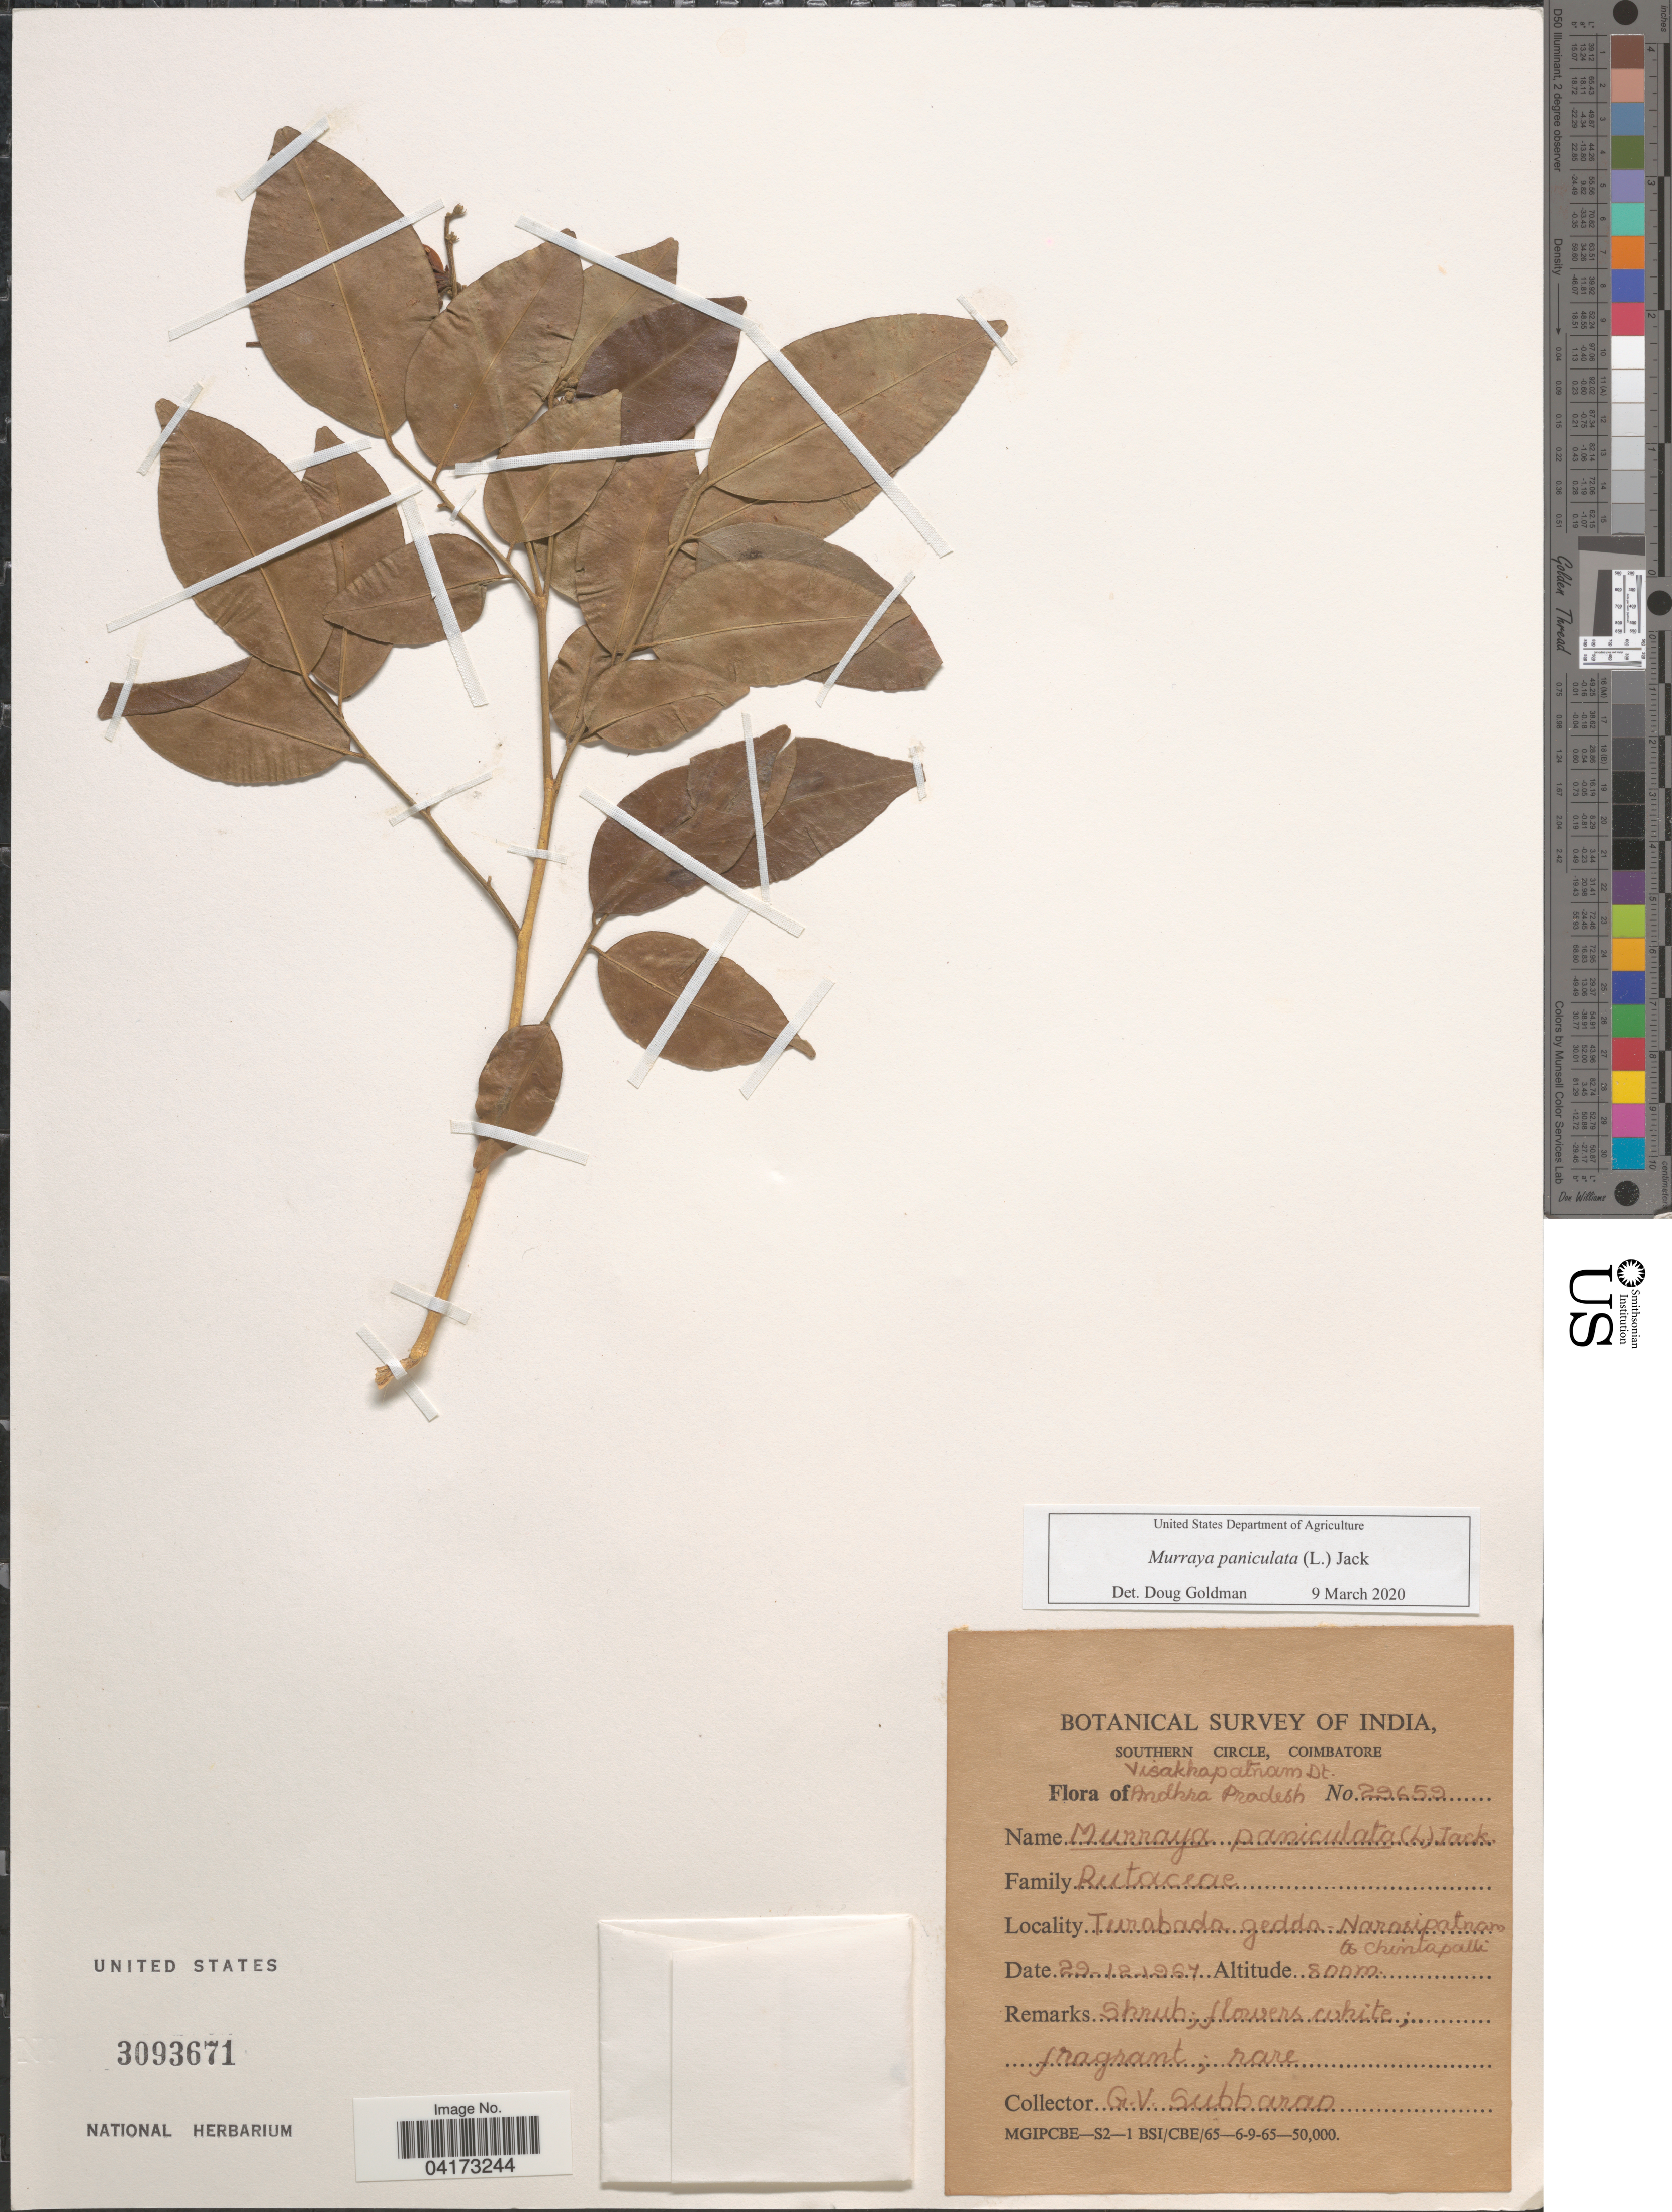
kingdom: Plantae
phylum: Tracheophyta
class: Magnoliopsida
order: Sapindales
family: Rutaceae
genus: Murraya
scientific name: Murraya paniculata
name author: (L.) Jack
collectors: G. Subbarao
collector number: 29659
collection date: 1964-12-29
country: India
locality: Botanical Survey of India. Turabada gedda - Narasipatnam to Chimtapalli.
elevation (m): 800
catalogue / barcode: US 3093671